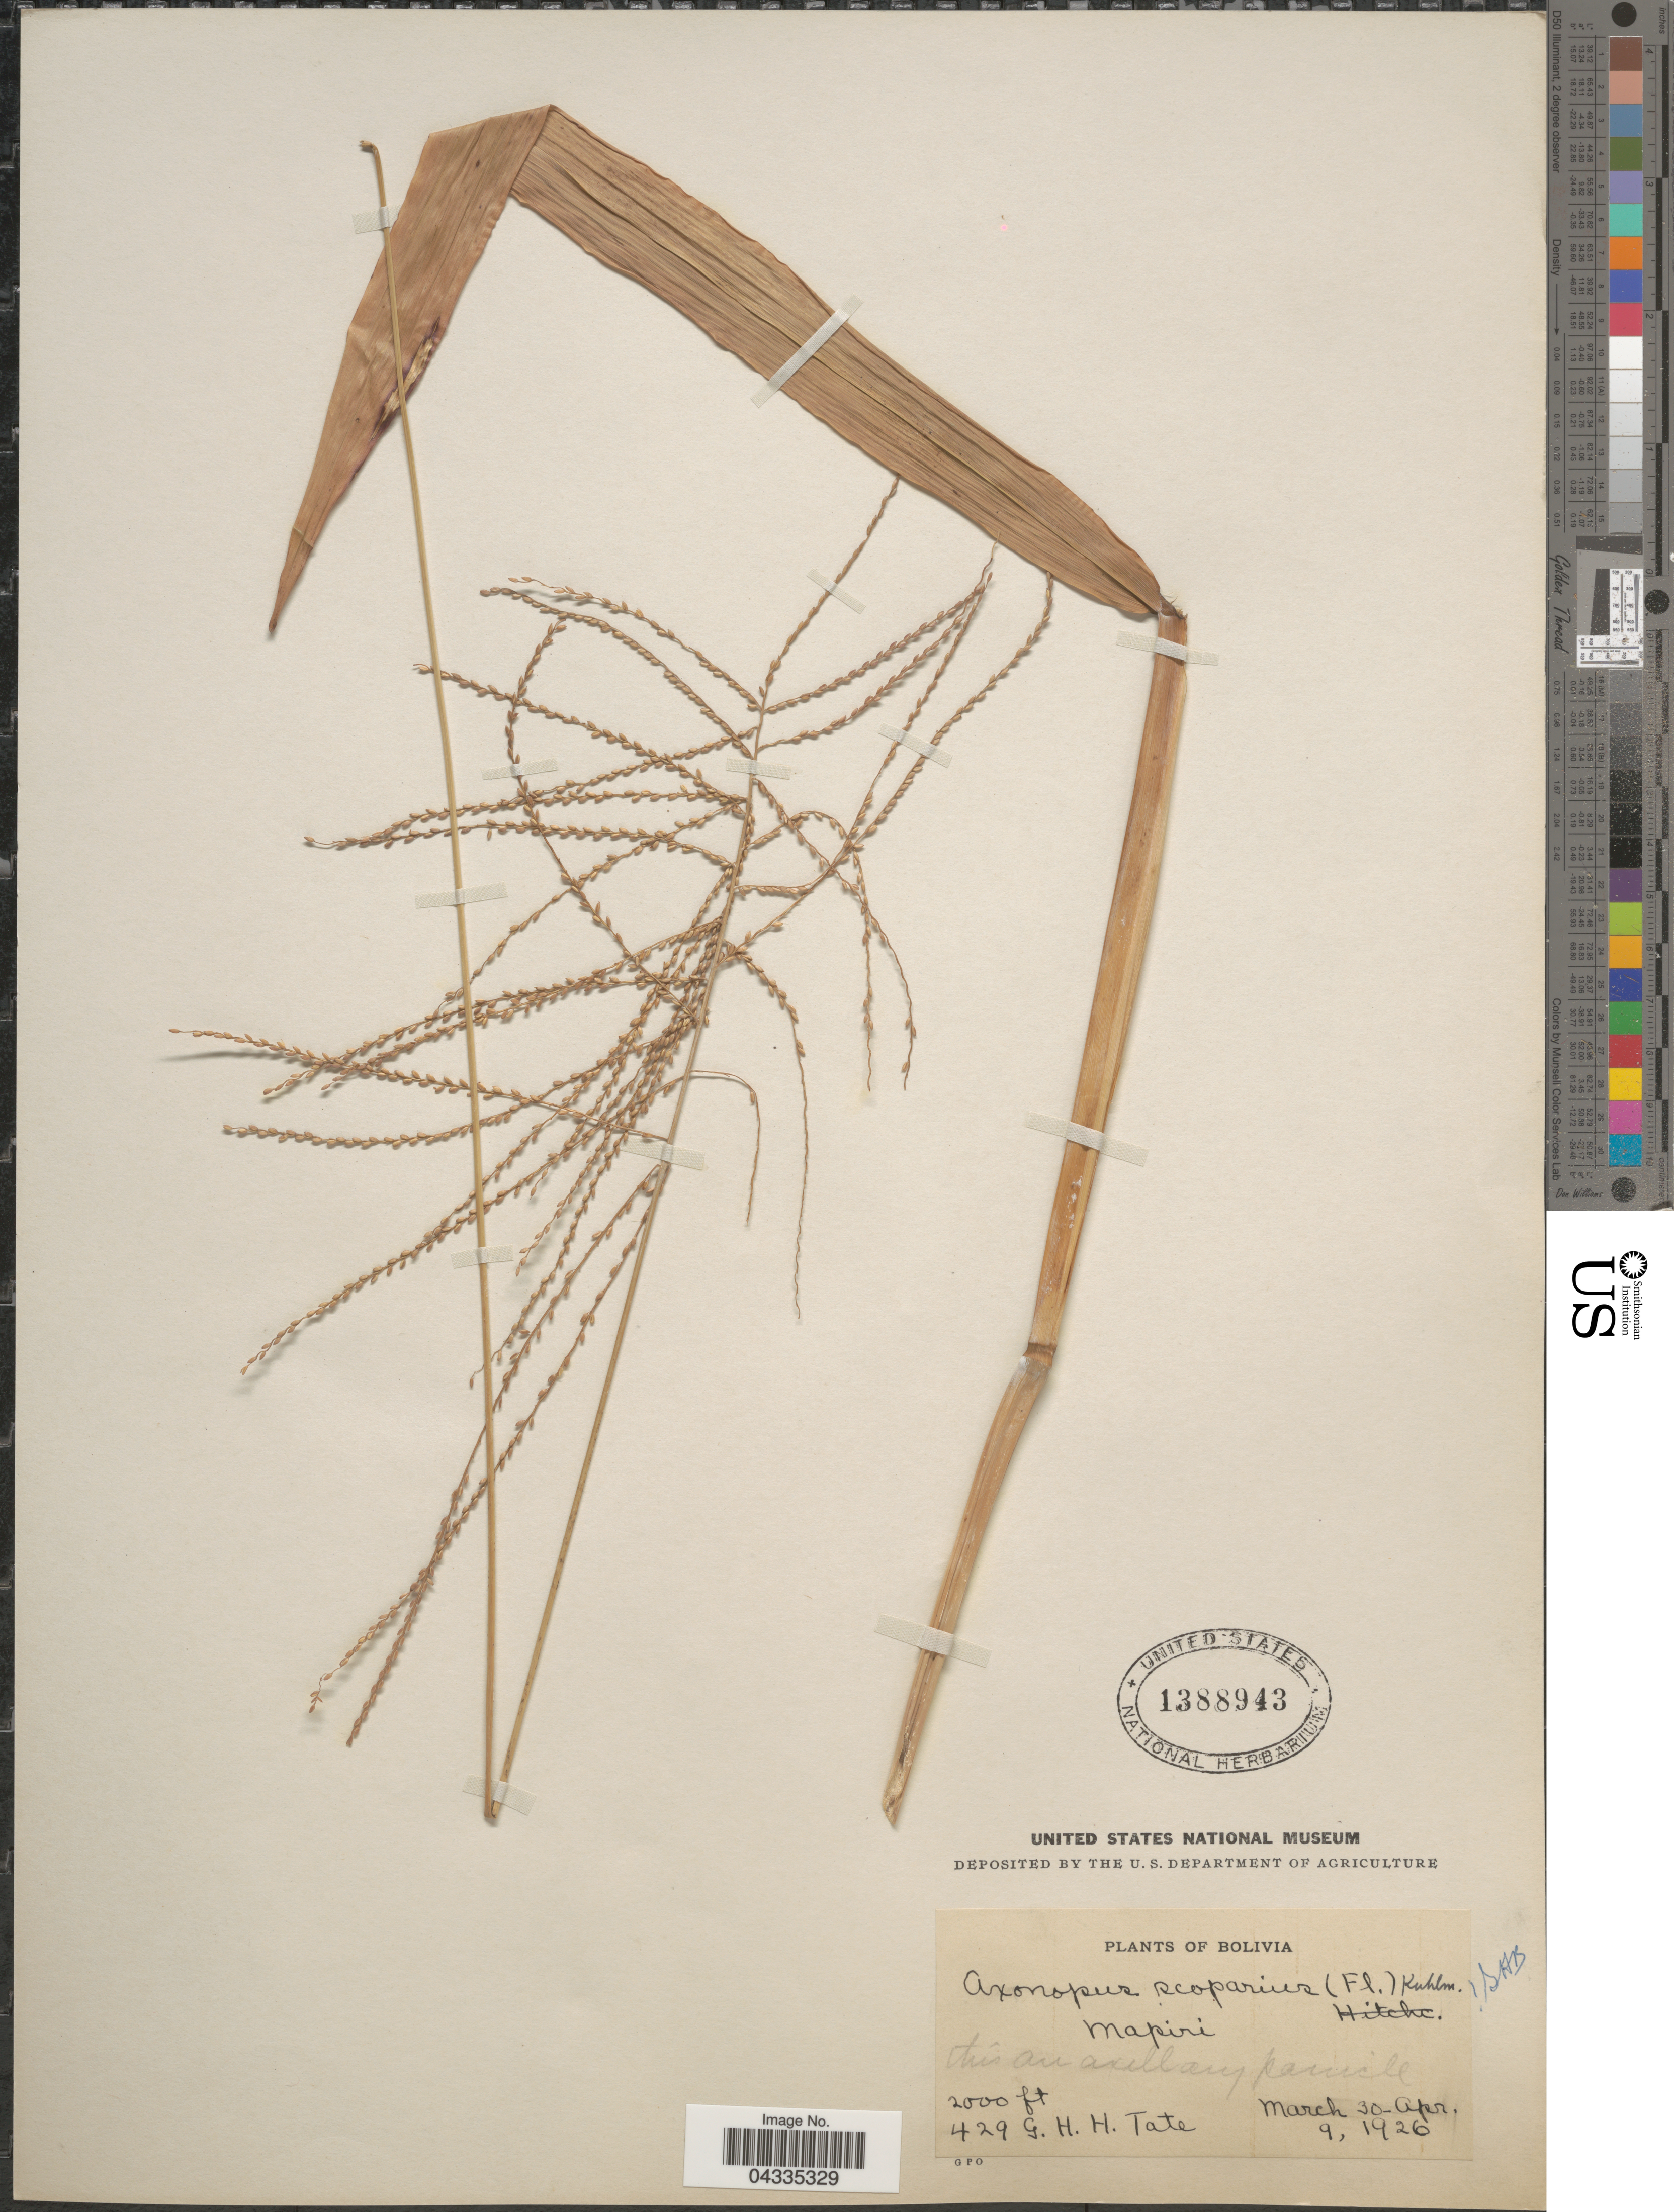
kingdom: Plantae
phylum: Tracheophyta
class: Liliopsida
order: Poales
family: Poaceae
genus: Axonopus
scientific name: Axonopus scoparius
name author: (Flüggé) Kuhlm.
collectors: G. Tate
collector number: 429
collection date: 1926-03-30/1926-04-09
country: Bolivia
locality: Mapiri.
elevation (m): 610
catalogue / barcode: US 1388943